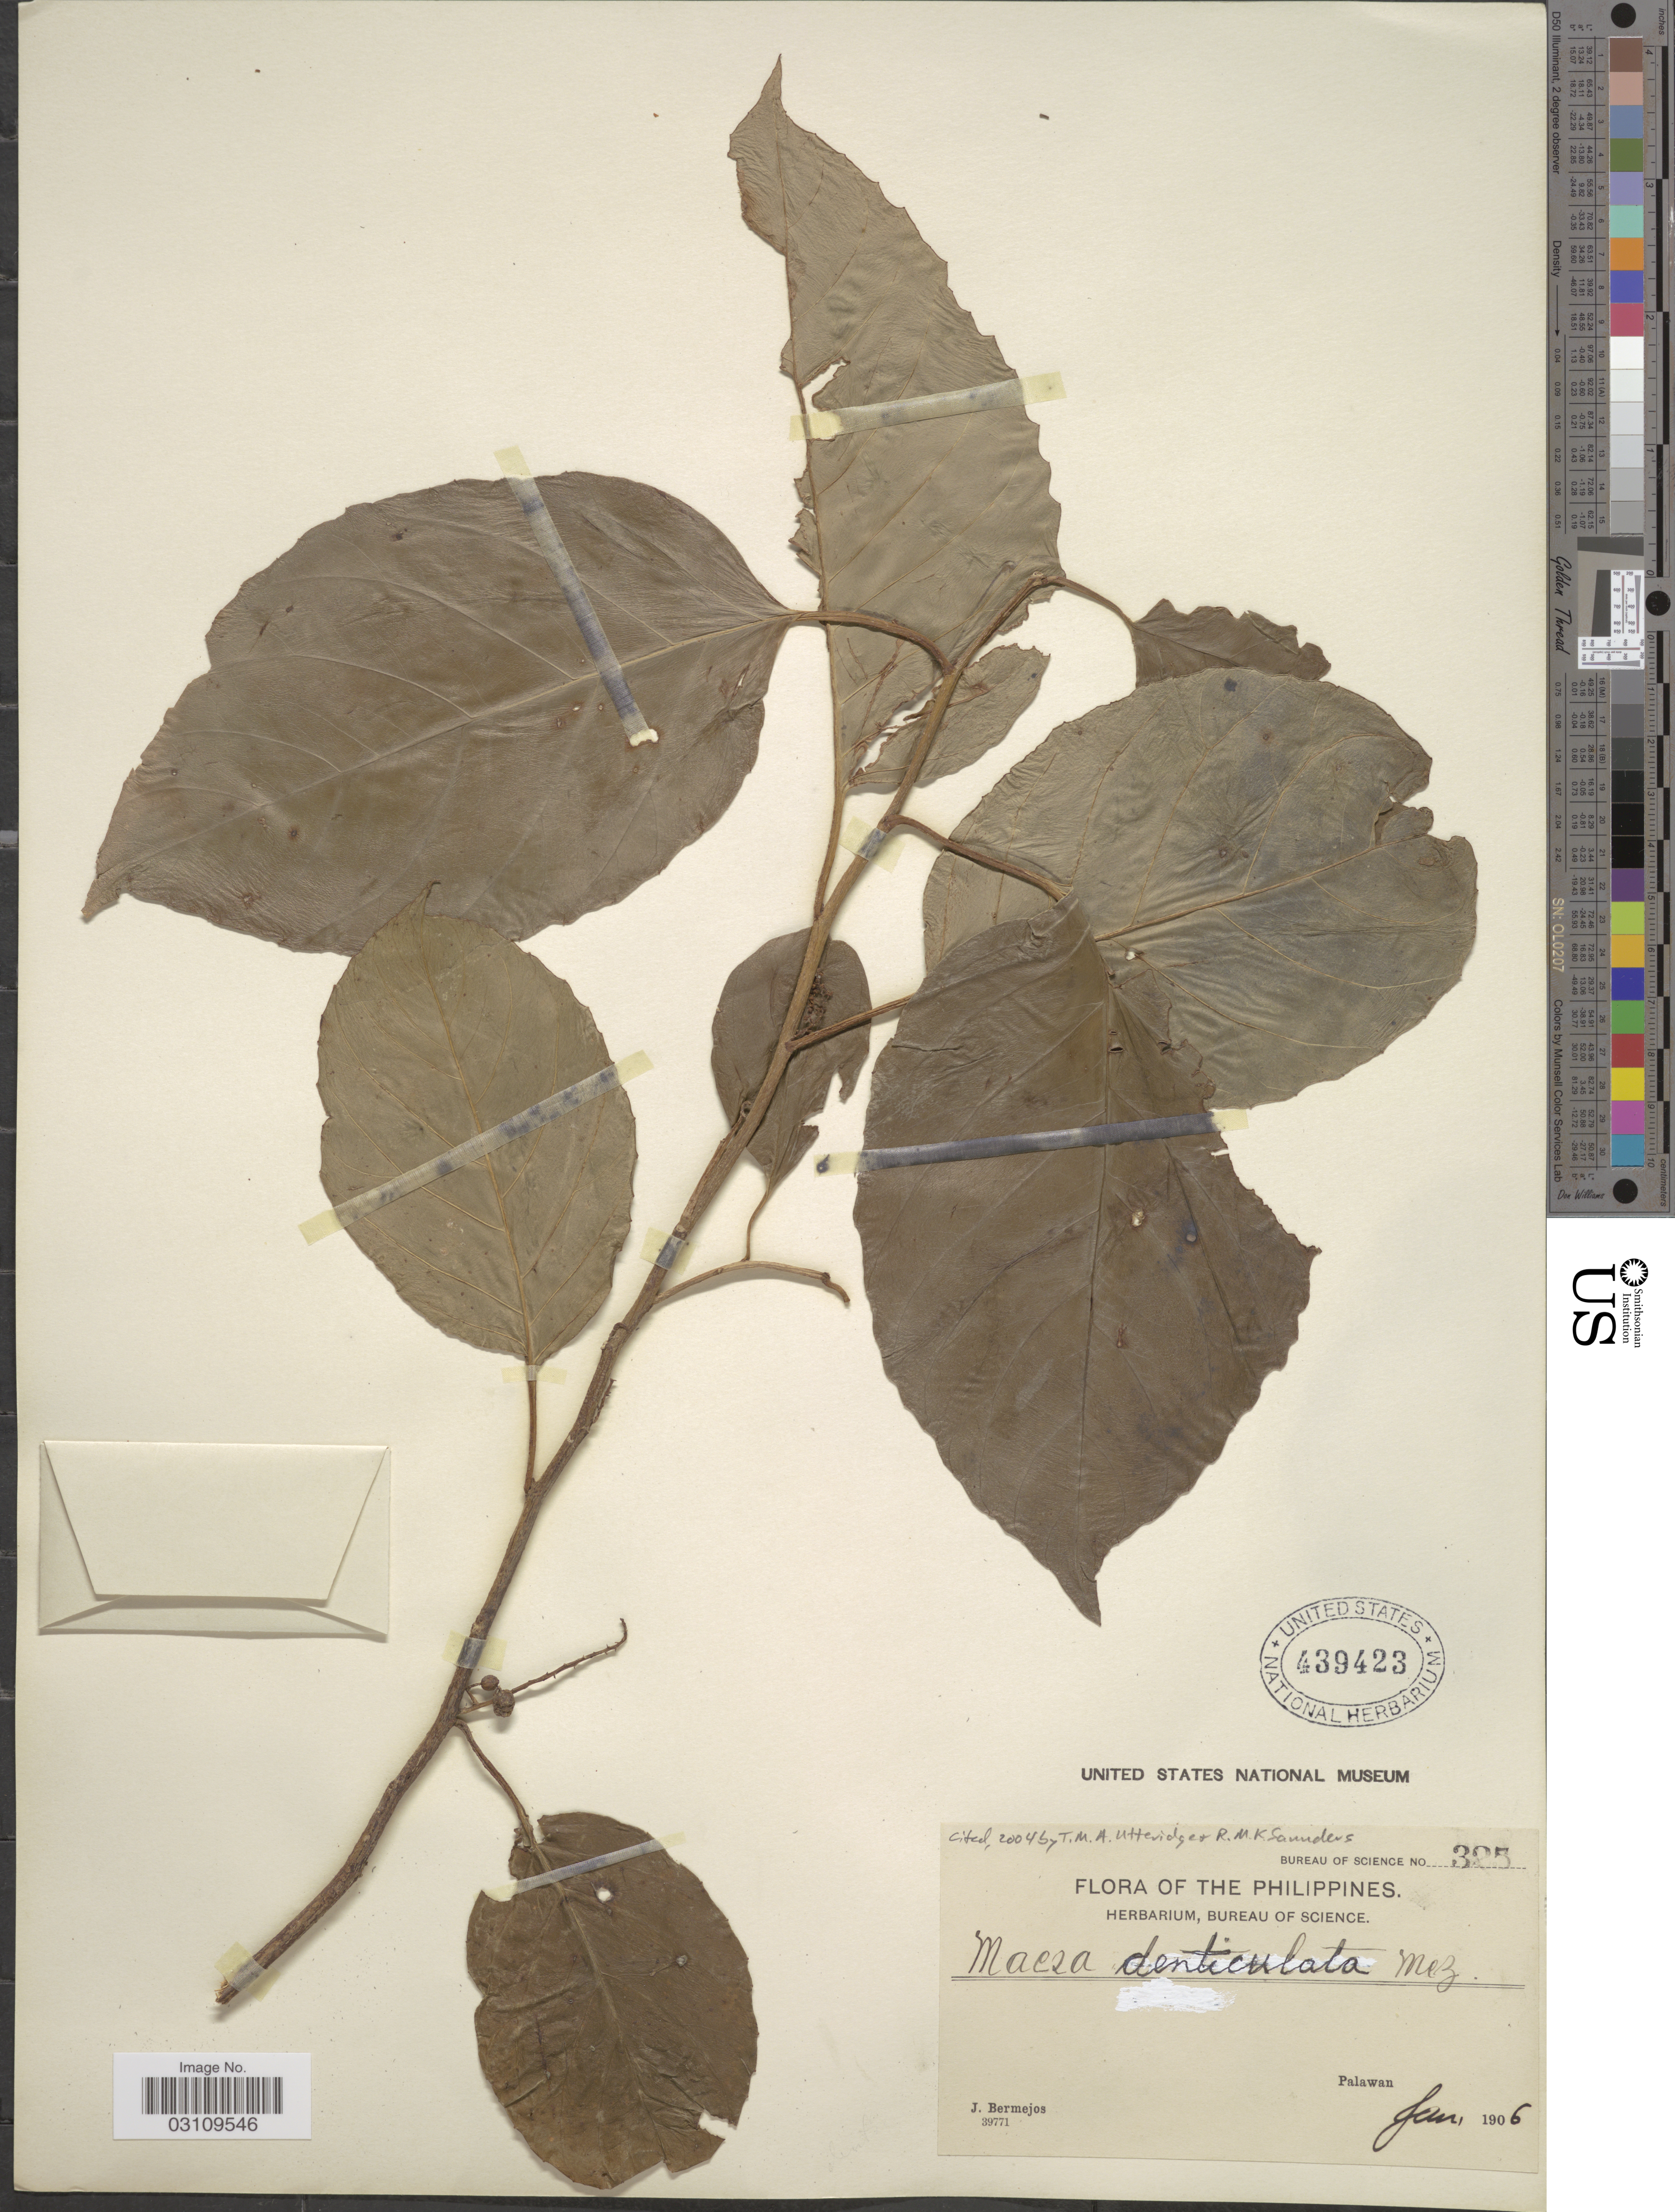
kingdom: Plantae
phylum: Tracheophyta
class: Magnoliopsida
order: Ericales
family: Primulaceae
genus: Maesa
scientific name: Maesa denticulata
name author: Mez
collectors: J. Bermejos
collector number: Bureau of Science 325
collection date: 1906-01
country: Philippines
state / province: Mimaropa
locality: Palawan.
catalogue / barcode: US 439423